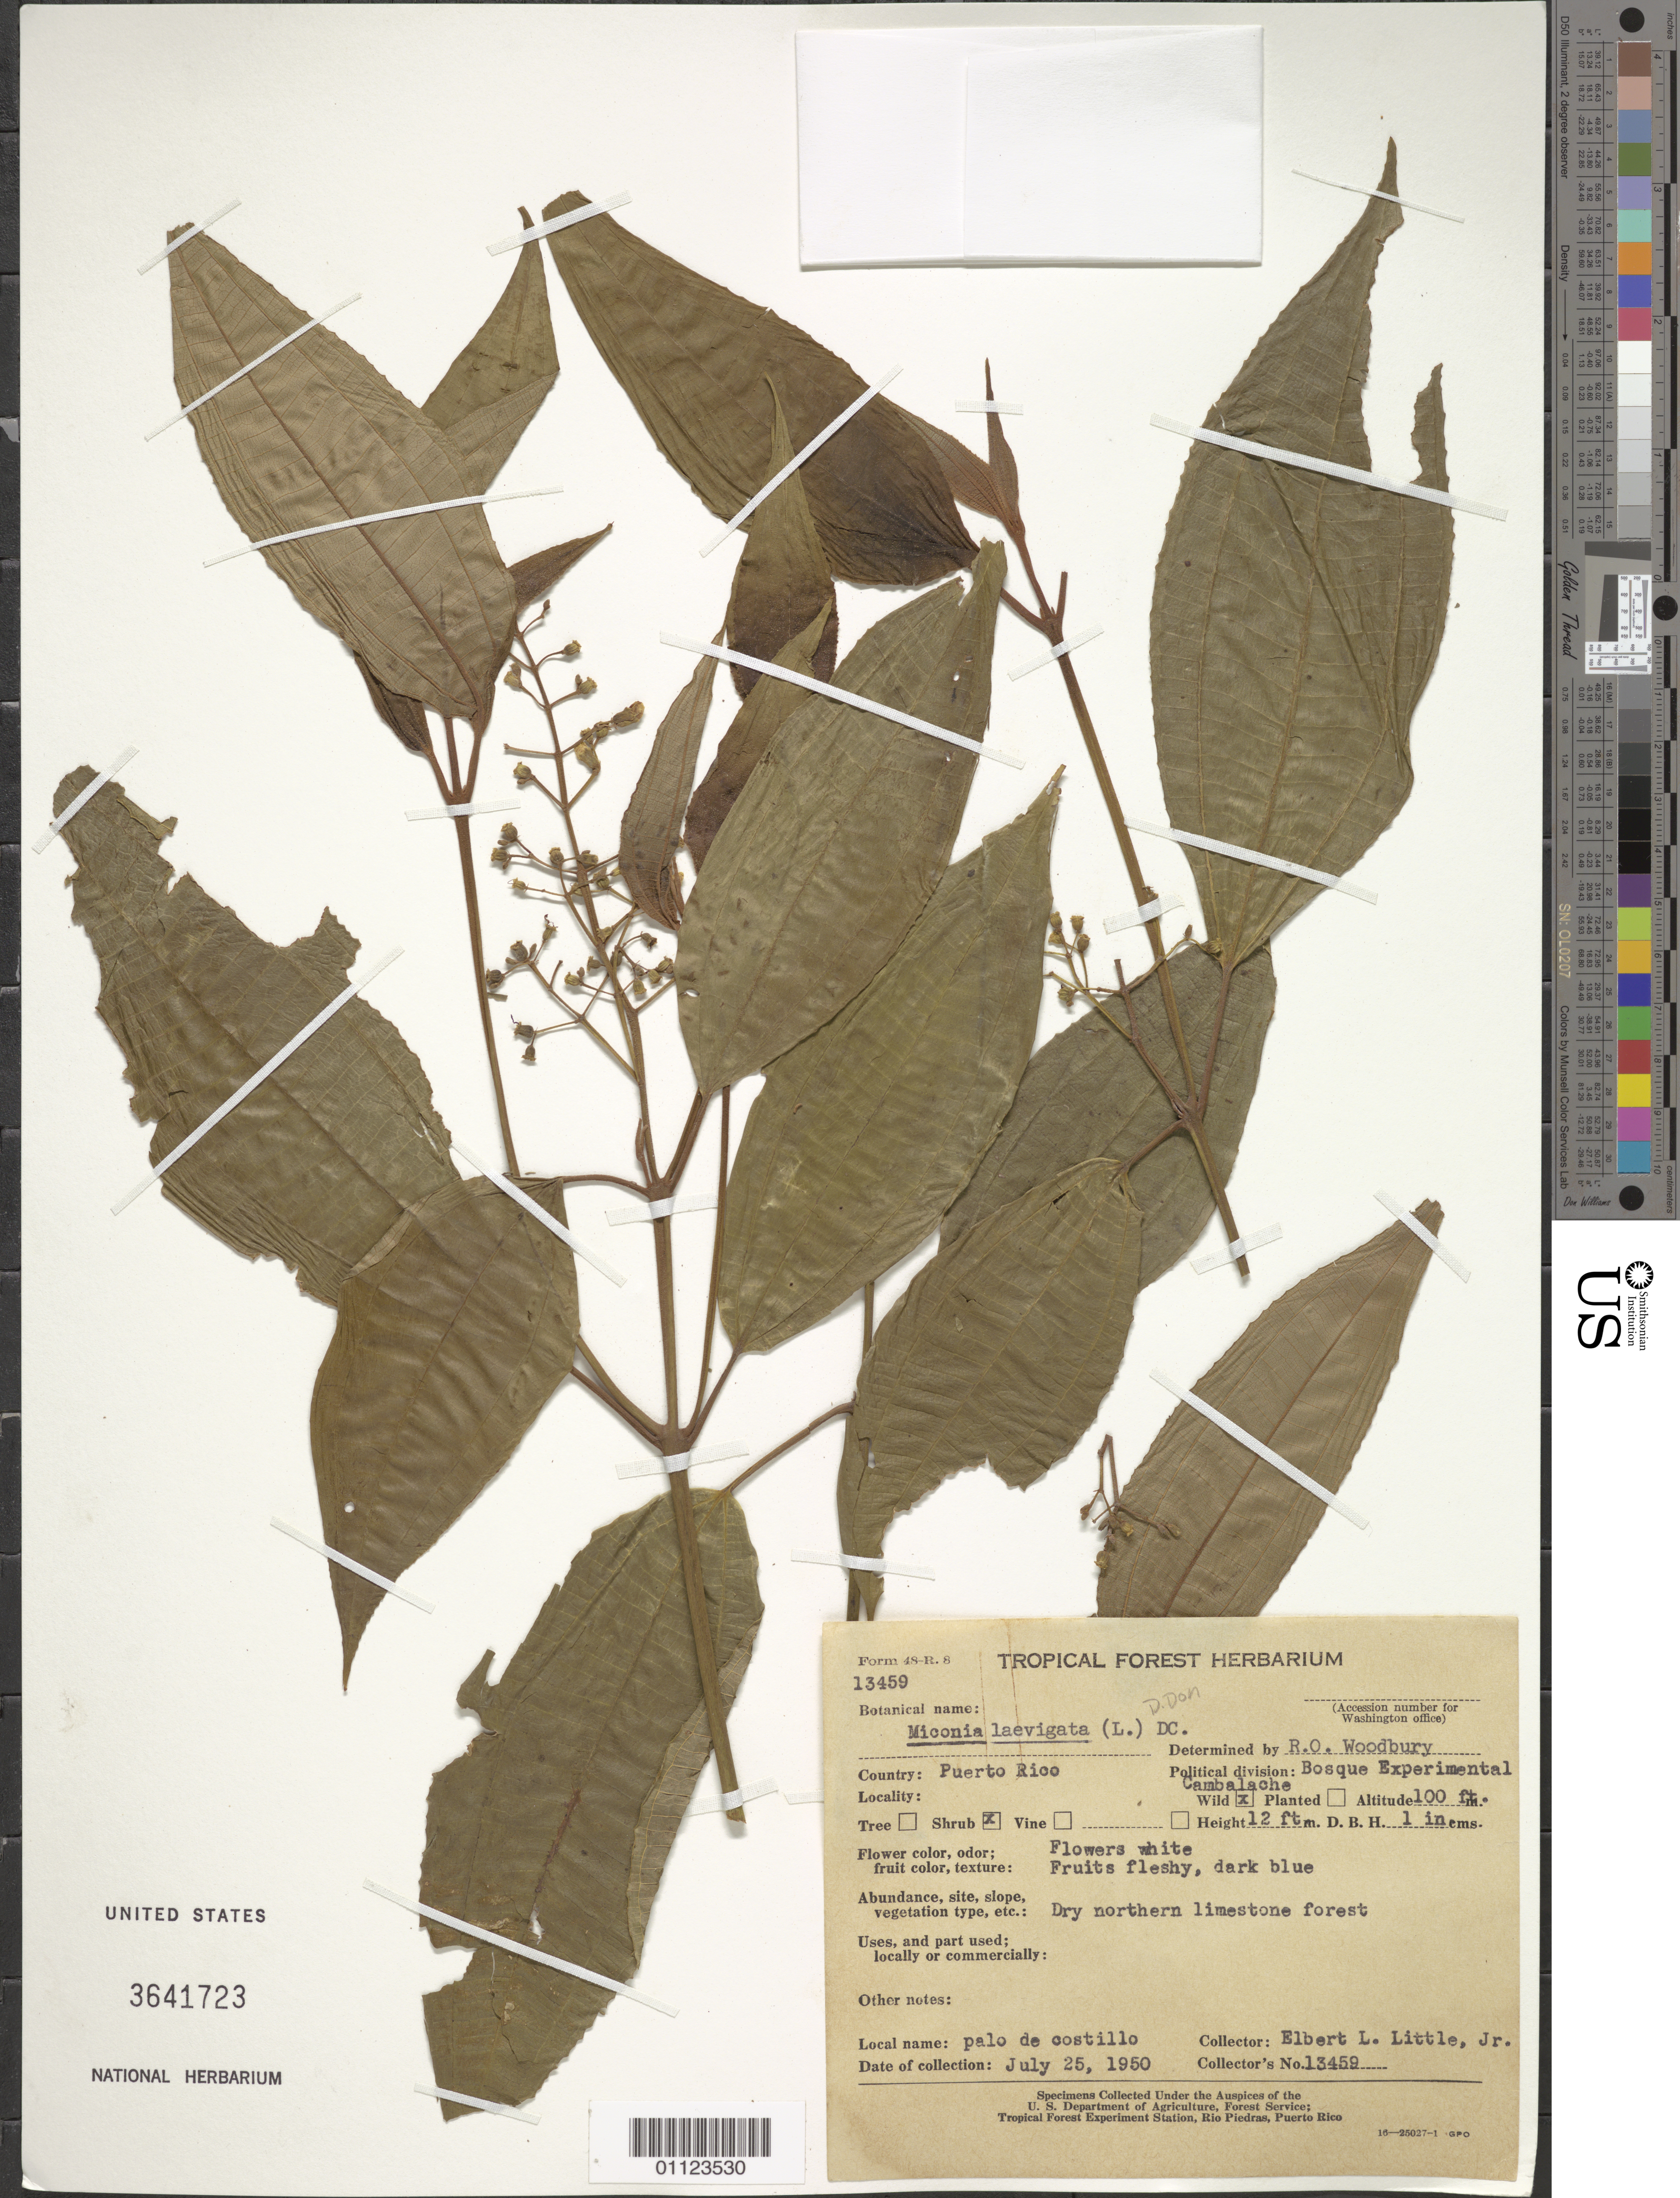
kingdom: Plantae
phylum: Tracheophyta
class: Magnoliopsida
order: Myrtales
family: Melastomataceae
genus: Miconia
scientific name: Miconia laevigata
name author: (L.) D. Don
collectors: E. L. Little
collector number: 13459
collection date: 1950-07-25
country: Puerto Rico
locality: Bosque Experimental Cambalache.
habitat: Dry northern limestone forest.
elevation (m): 30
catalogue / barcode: US 3641723